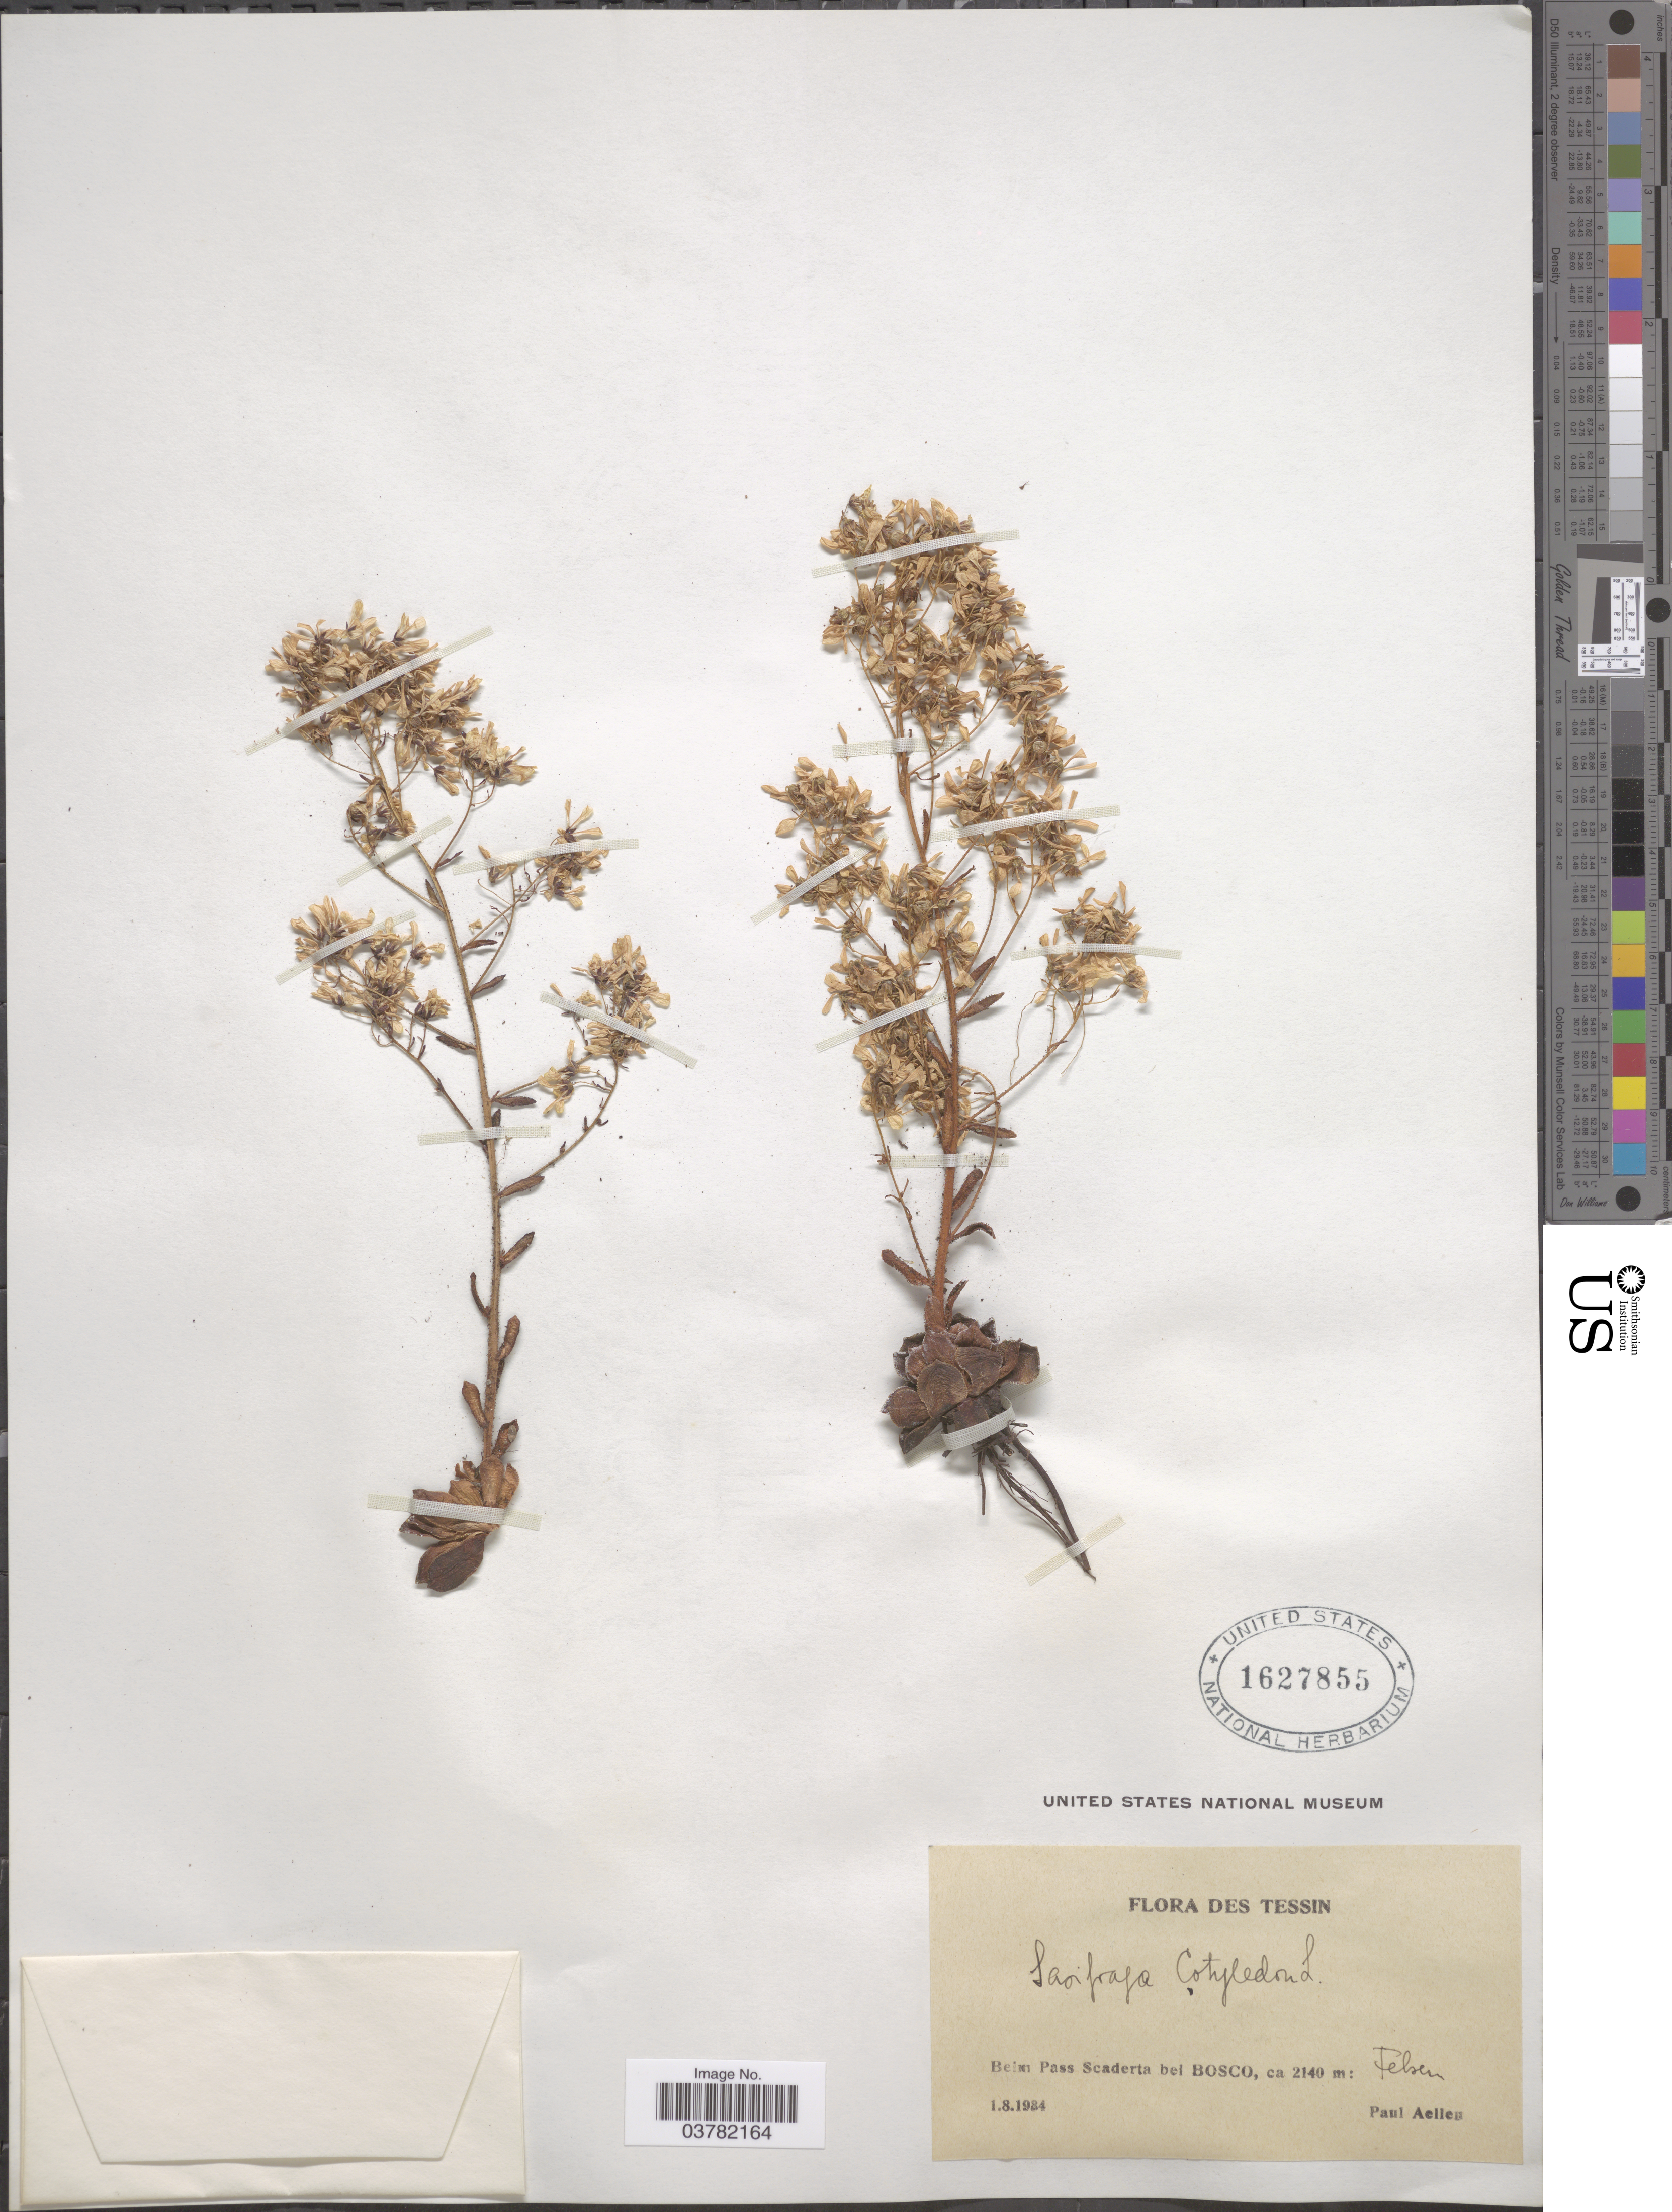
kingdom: Plantae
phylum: Tracheophyta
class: Magnoliopsida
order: Saxifragales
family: Saxifragaceae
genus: Saxifraga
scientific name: Saxifraga cotyledon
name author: L.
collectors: P. Aellen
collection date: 1934-08-01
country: Switzerland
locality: Tessin. Beim Pass Scaderta bel Bosco.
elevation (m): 2140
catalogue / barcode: US 1627855